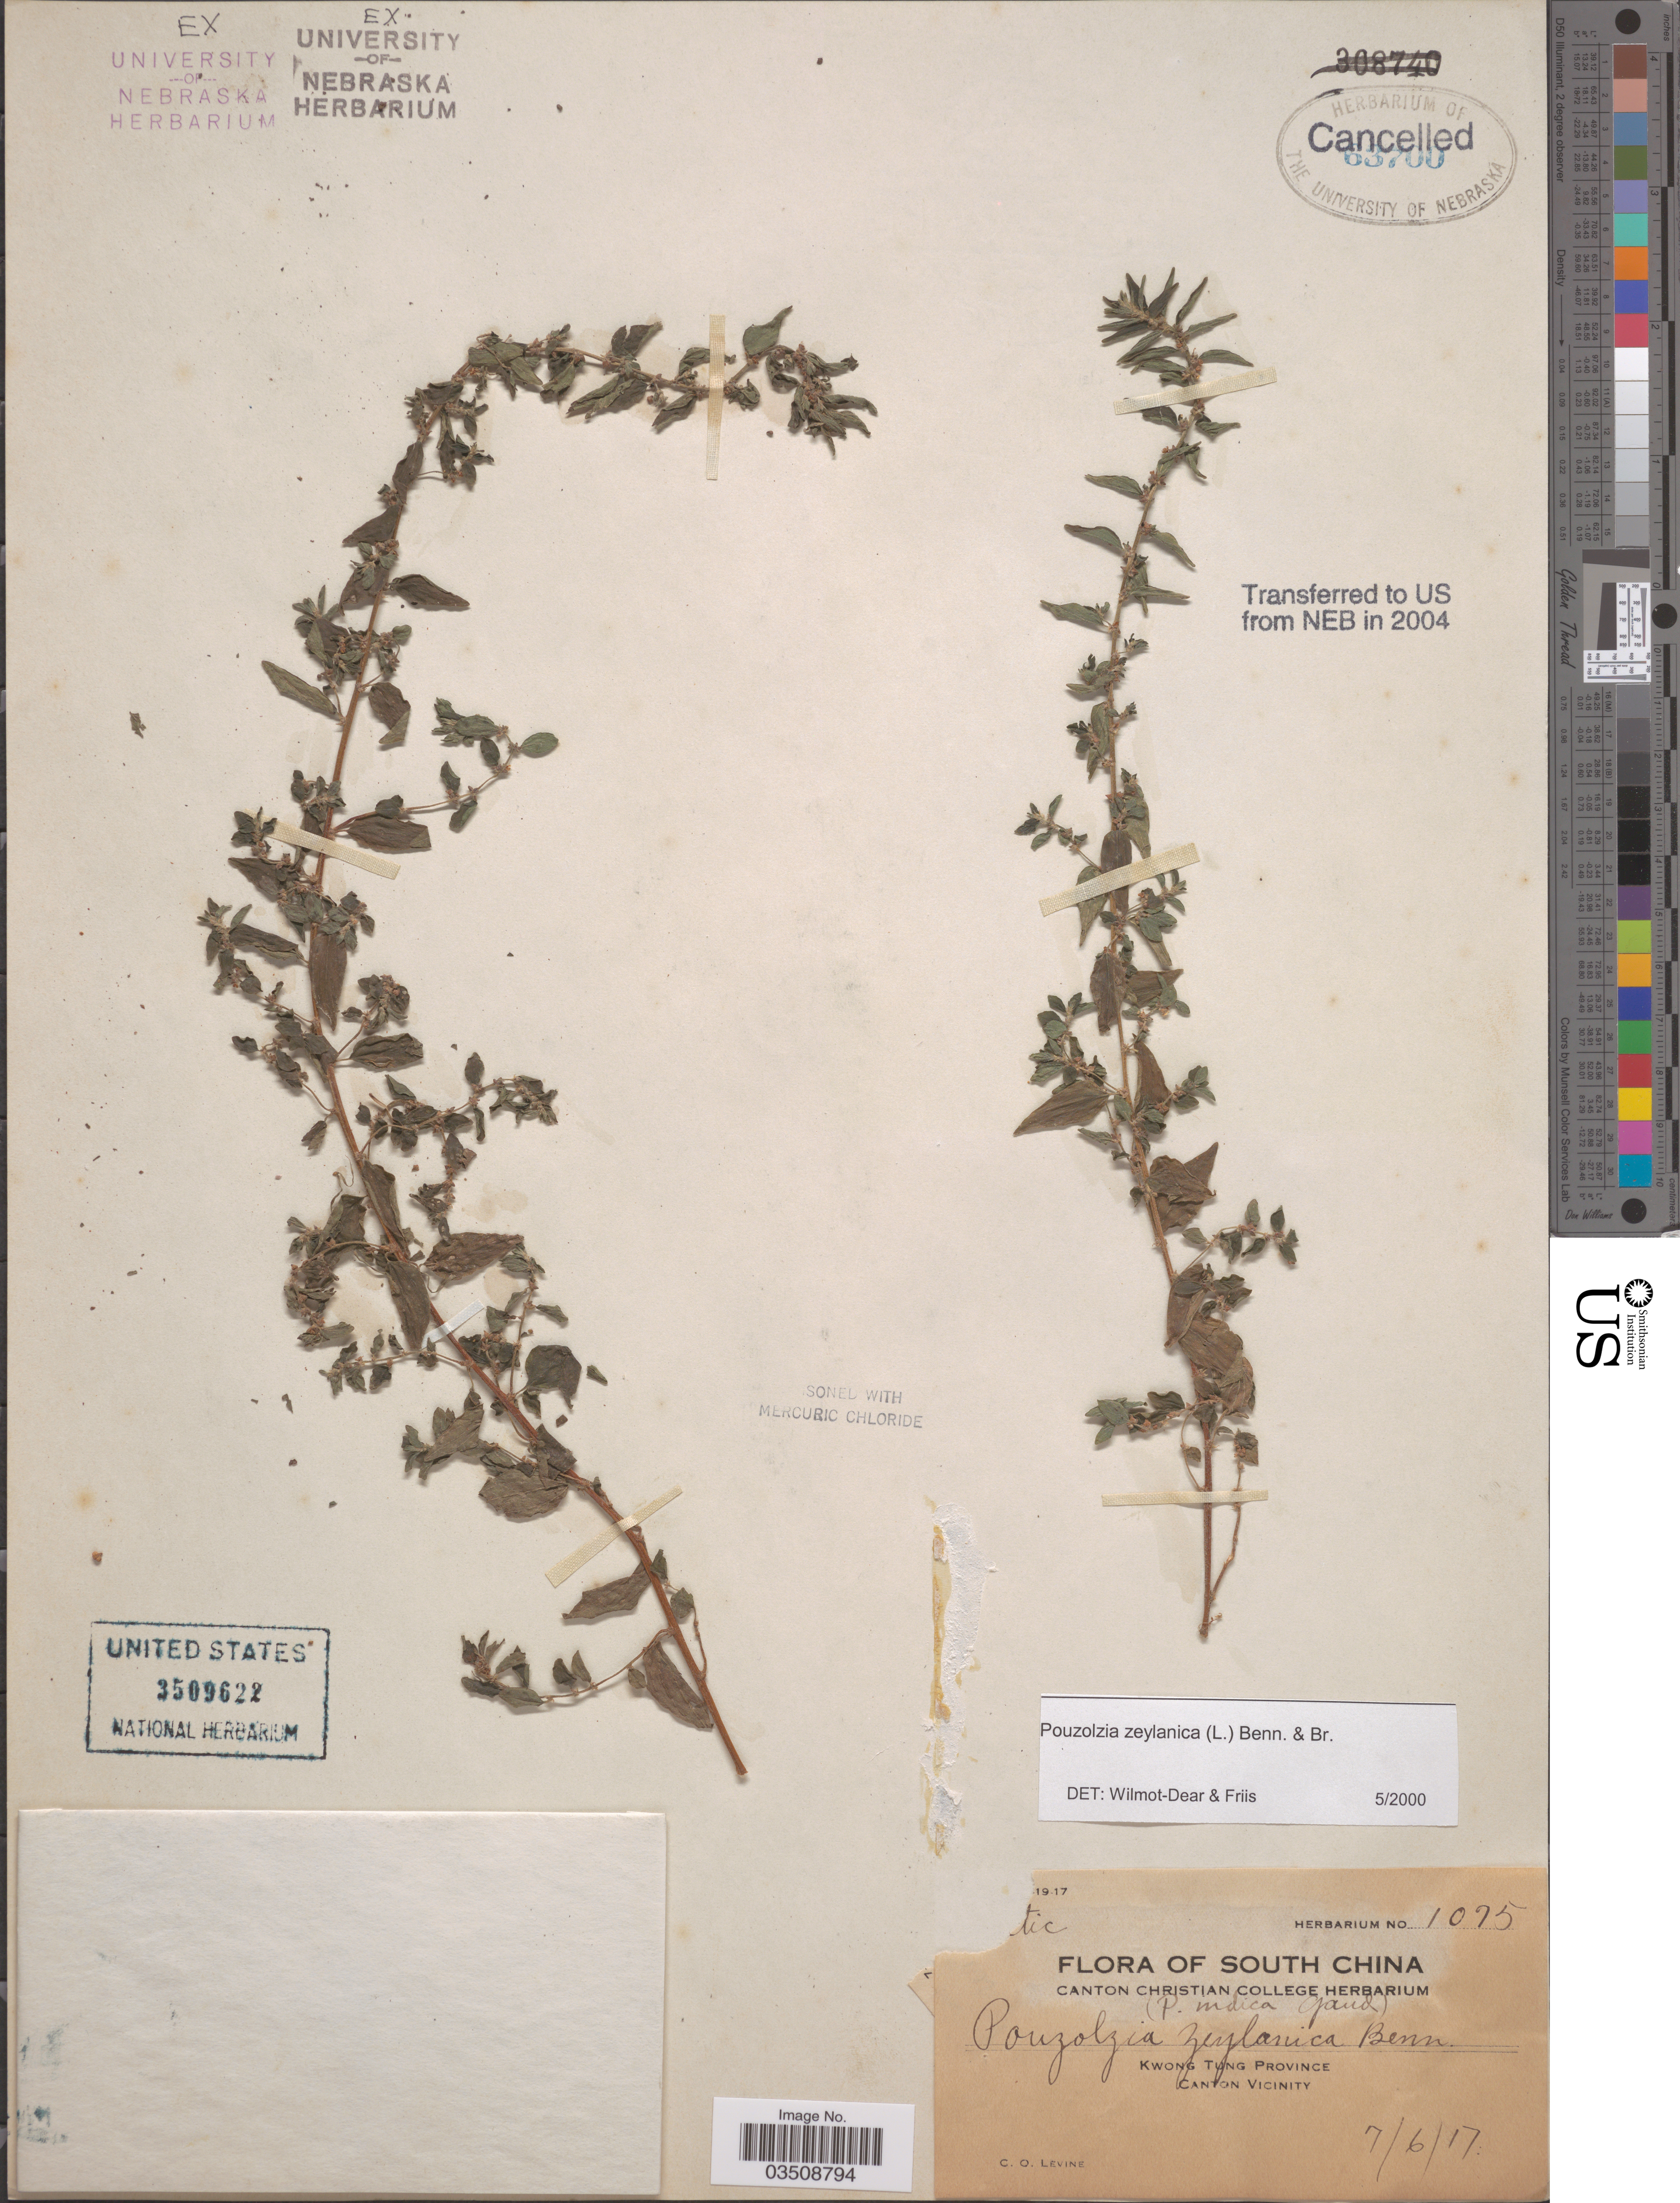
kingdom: Plantae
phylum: Tracheophyta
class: Magnoliopsida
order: Rosales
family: Urticaceae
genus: Pouzolzia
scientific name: Pouzolzia zeylanica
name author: (L.) Benn.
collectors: C. O. Levine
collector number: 1075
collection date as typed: Transcribed d/m/y: 7/6/17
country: China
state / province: Guangdong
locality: South China. Kwong Tung Province. Canton Vicinity.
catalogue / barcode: US 3509622